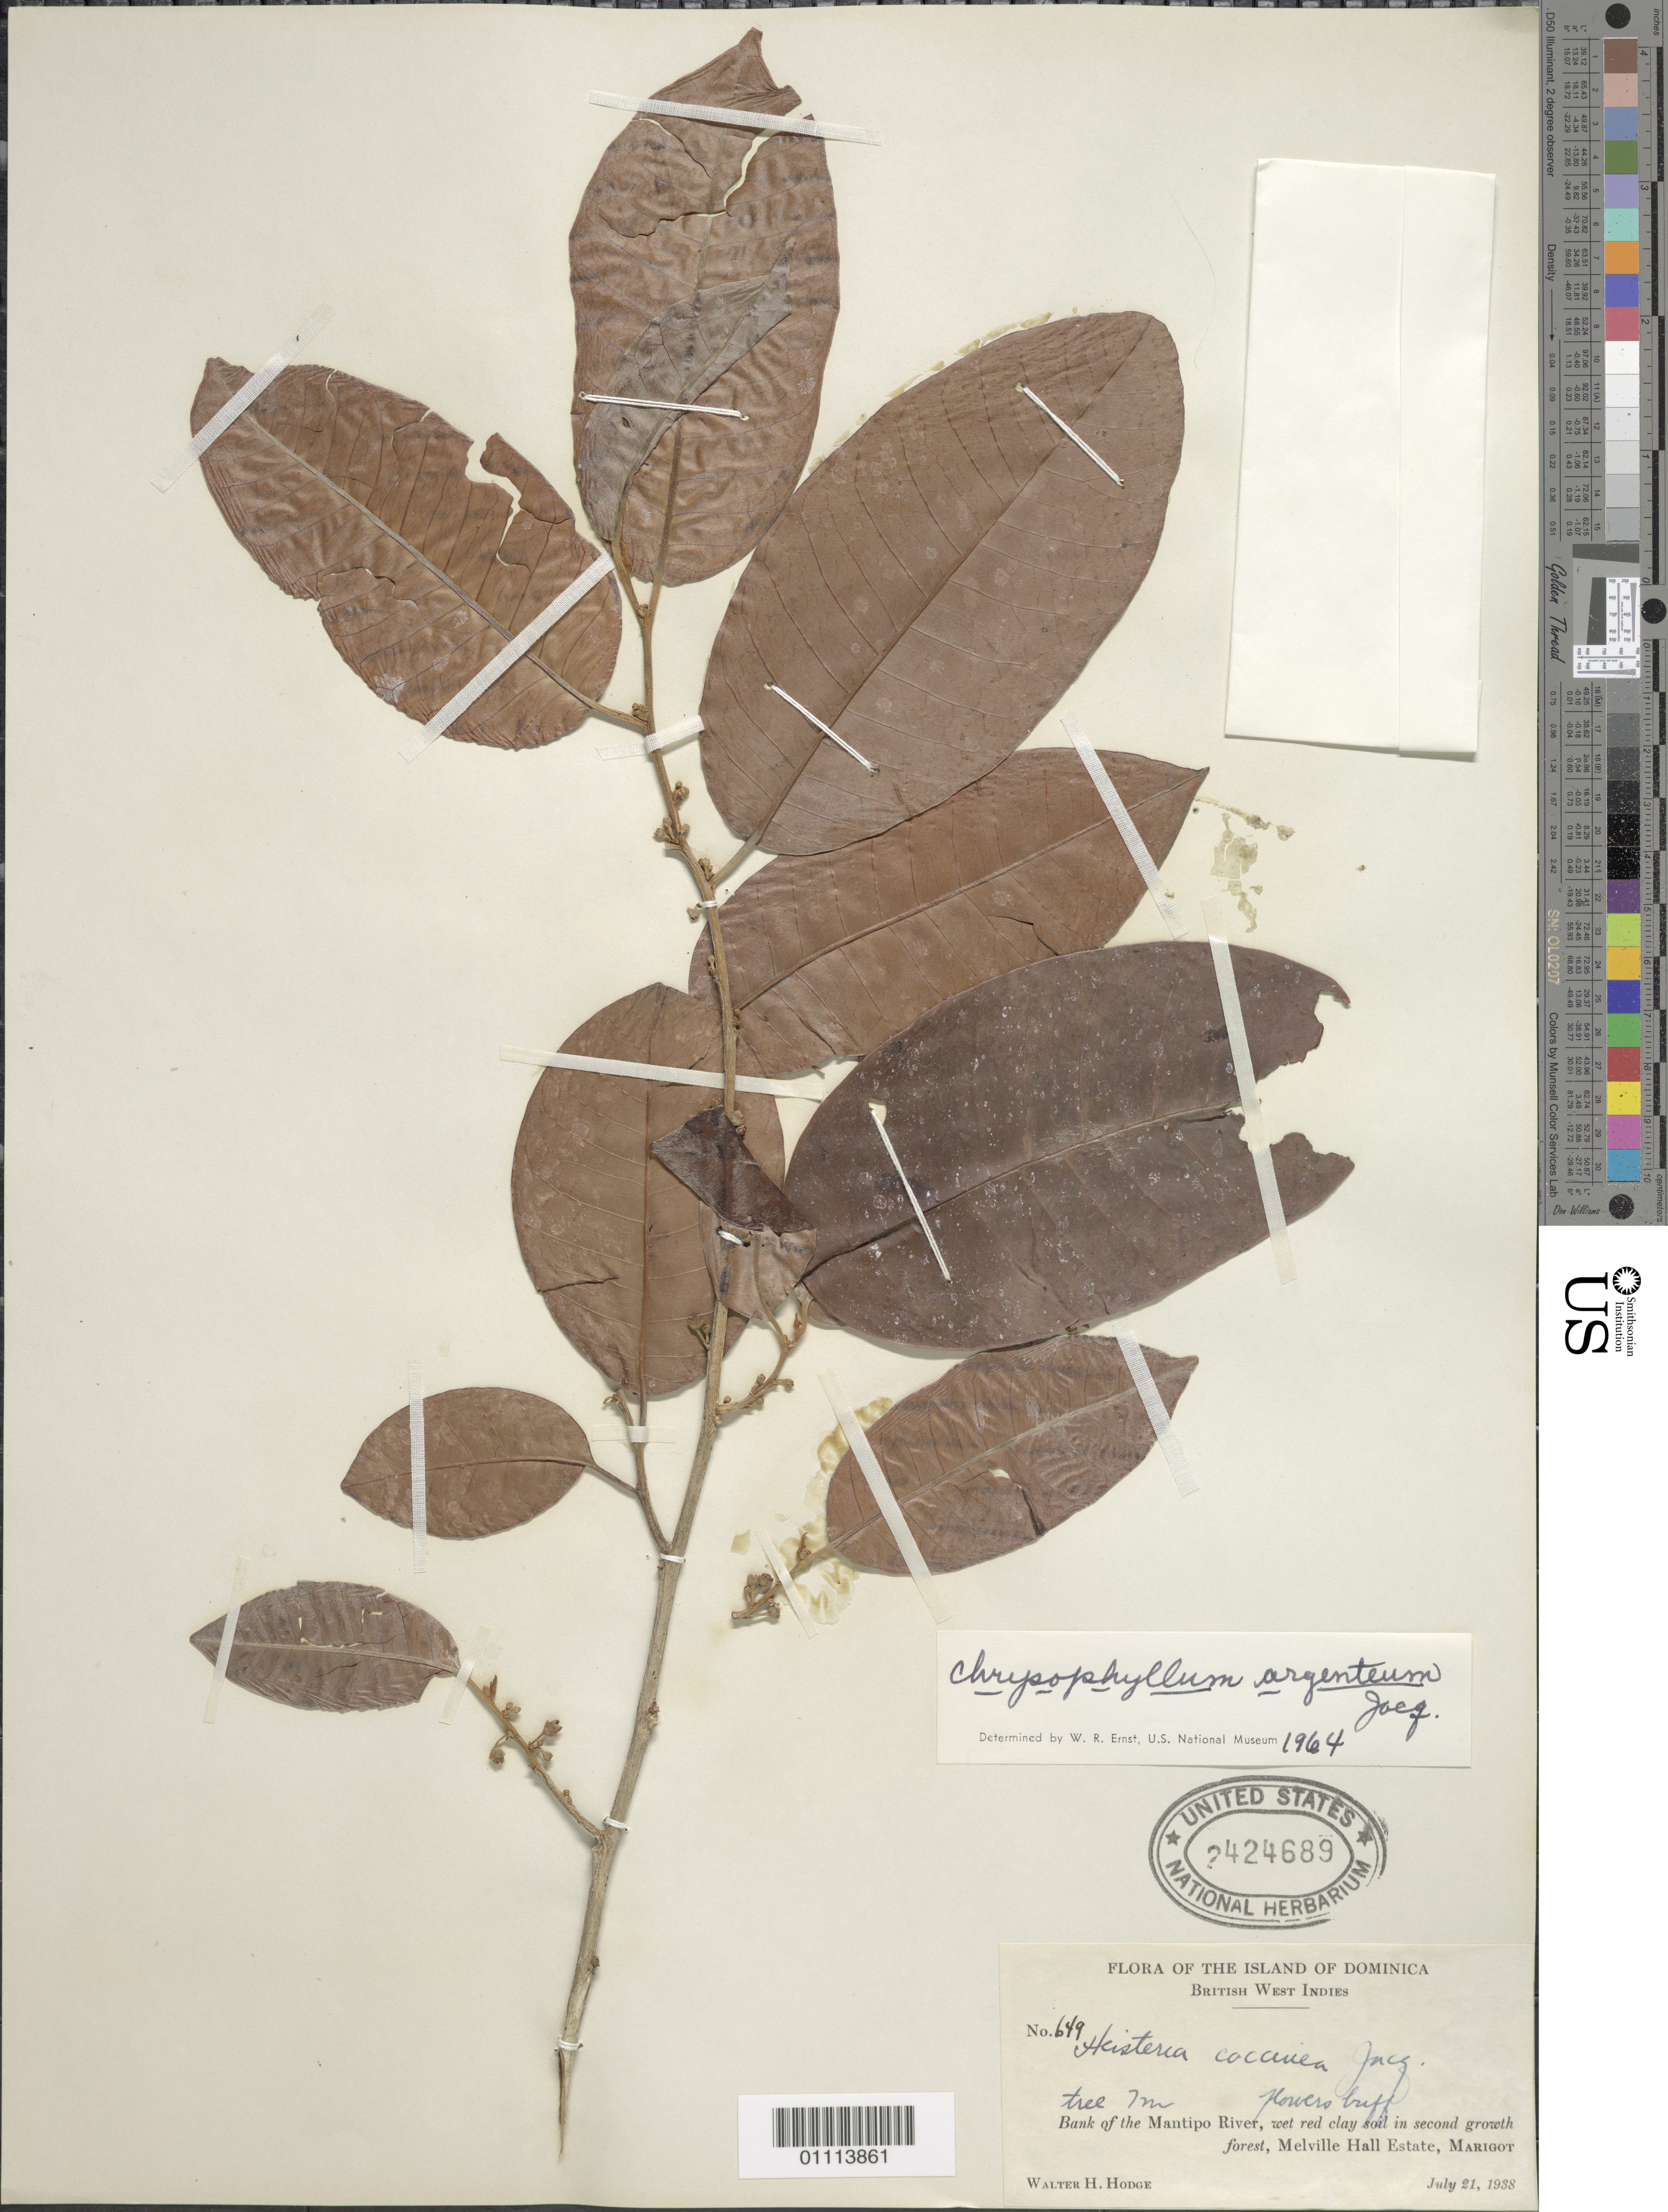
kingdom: Plantae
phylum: Tracheophyta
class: Magnoliopsida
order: Ericales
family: Sapotaceae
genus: Chrysophyllum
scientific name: Chrysophyllum argenteum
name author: Jacq.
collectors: W. Hodge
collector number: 649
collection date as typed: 21 Jul 1938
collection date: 1938-07-21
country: Dominica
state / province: St. Andrew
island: Dominica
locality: Bank of the Mantipo River, wet red clay soil in second growth forest, Melville Hall Estate, Marigot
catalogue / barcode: US 2424689